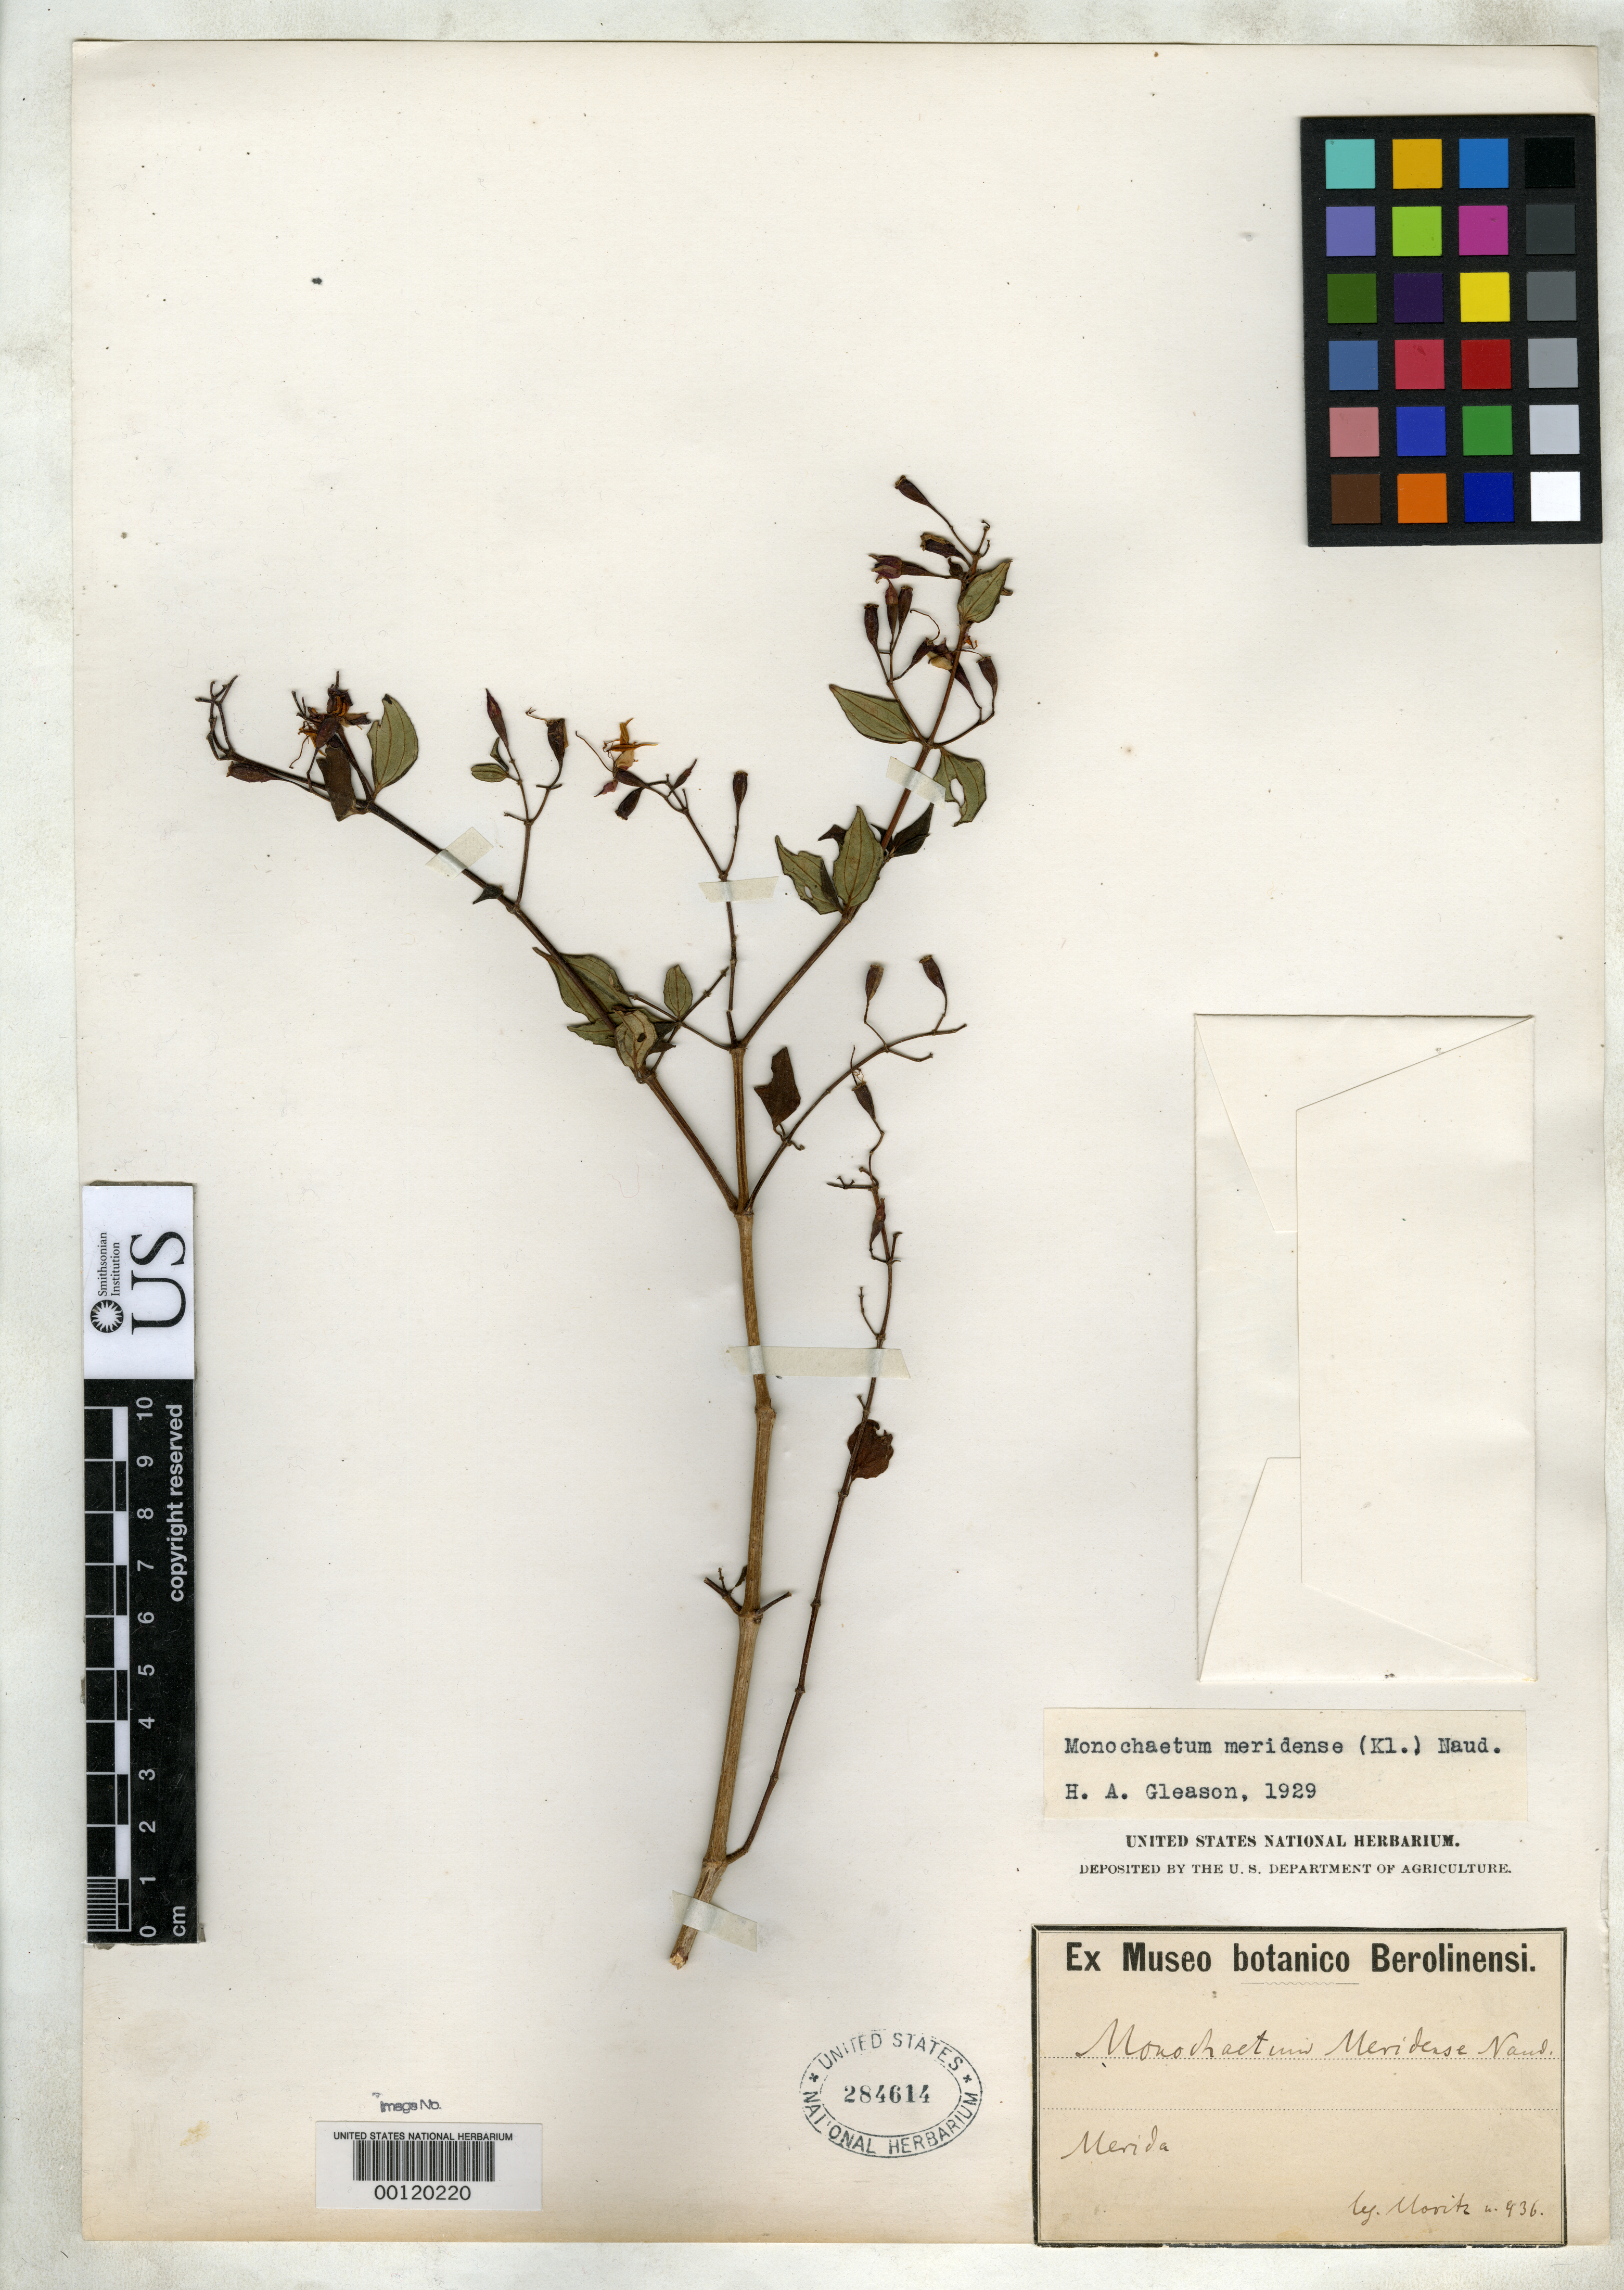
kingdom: Plantae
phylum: Tracheophyta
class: Magnoliopsida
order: Myrtales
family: Melastomataceae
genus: Grischowia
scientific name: Grischowia meridensis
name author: Klotzsch ex H. Karst.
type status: Isotype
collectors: J. W. Moritz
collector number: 936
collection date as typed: from original record, 1844-1845 (not on label, probably from literature?)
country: Venezuela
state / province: Mérida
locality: Jaji.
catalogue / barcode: US 284614